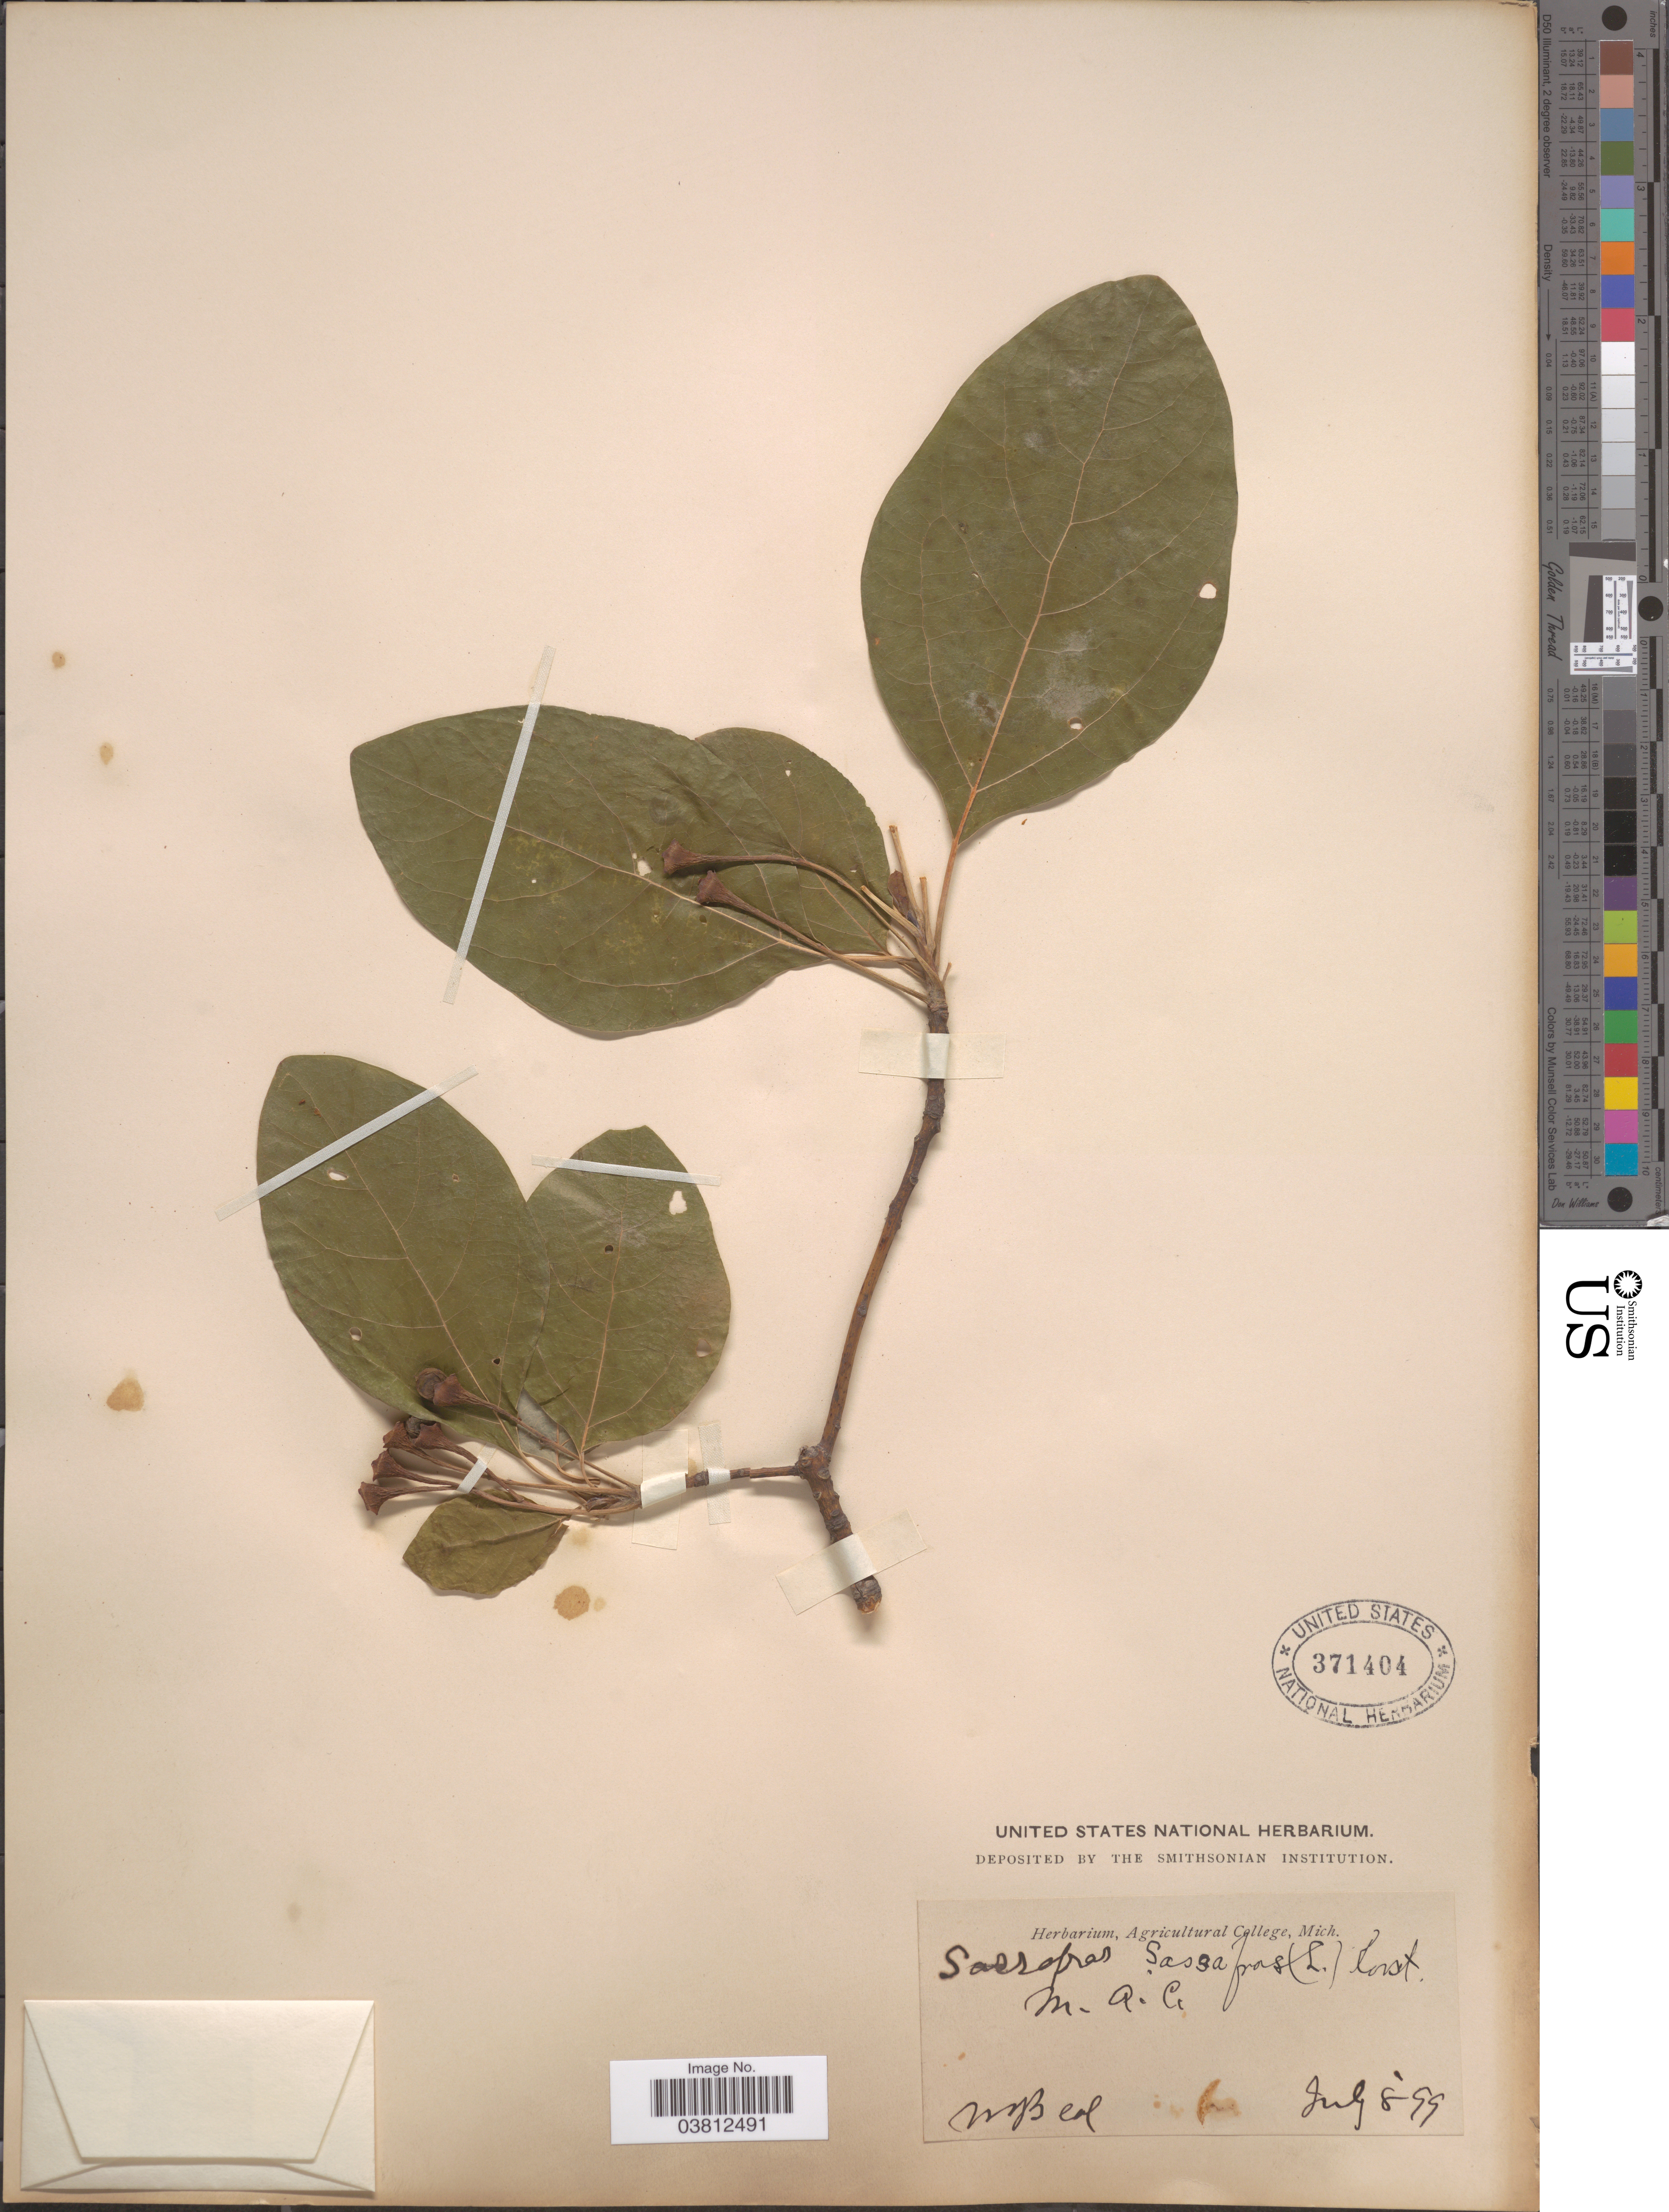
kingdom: Plantae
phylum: Tracheophyta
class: Magnoliopsida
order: Laurales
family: Lauraceae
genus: Sassafras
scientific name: Sassafras albidum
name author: (Nutt.) Nees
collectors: W. J. Beal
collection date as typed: Transcribed d/m/y: 8/7/99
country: United States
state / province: Michigan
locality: M. A. C.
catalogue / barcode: US 371404